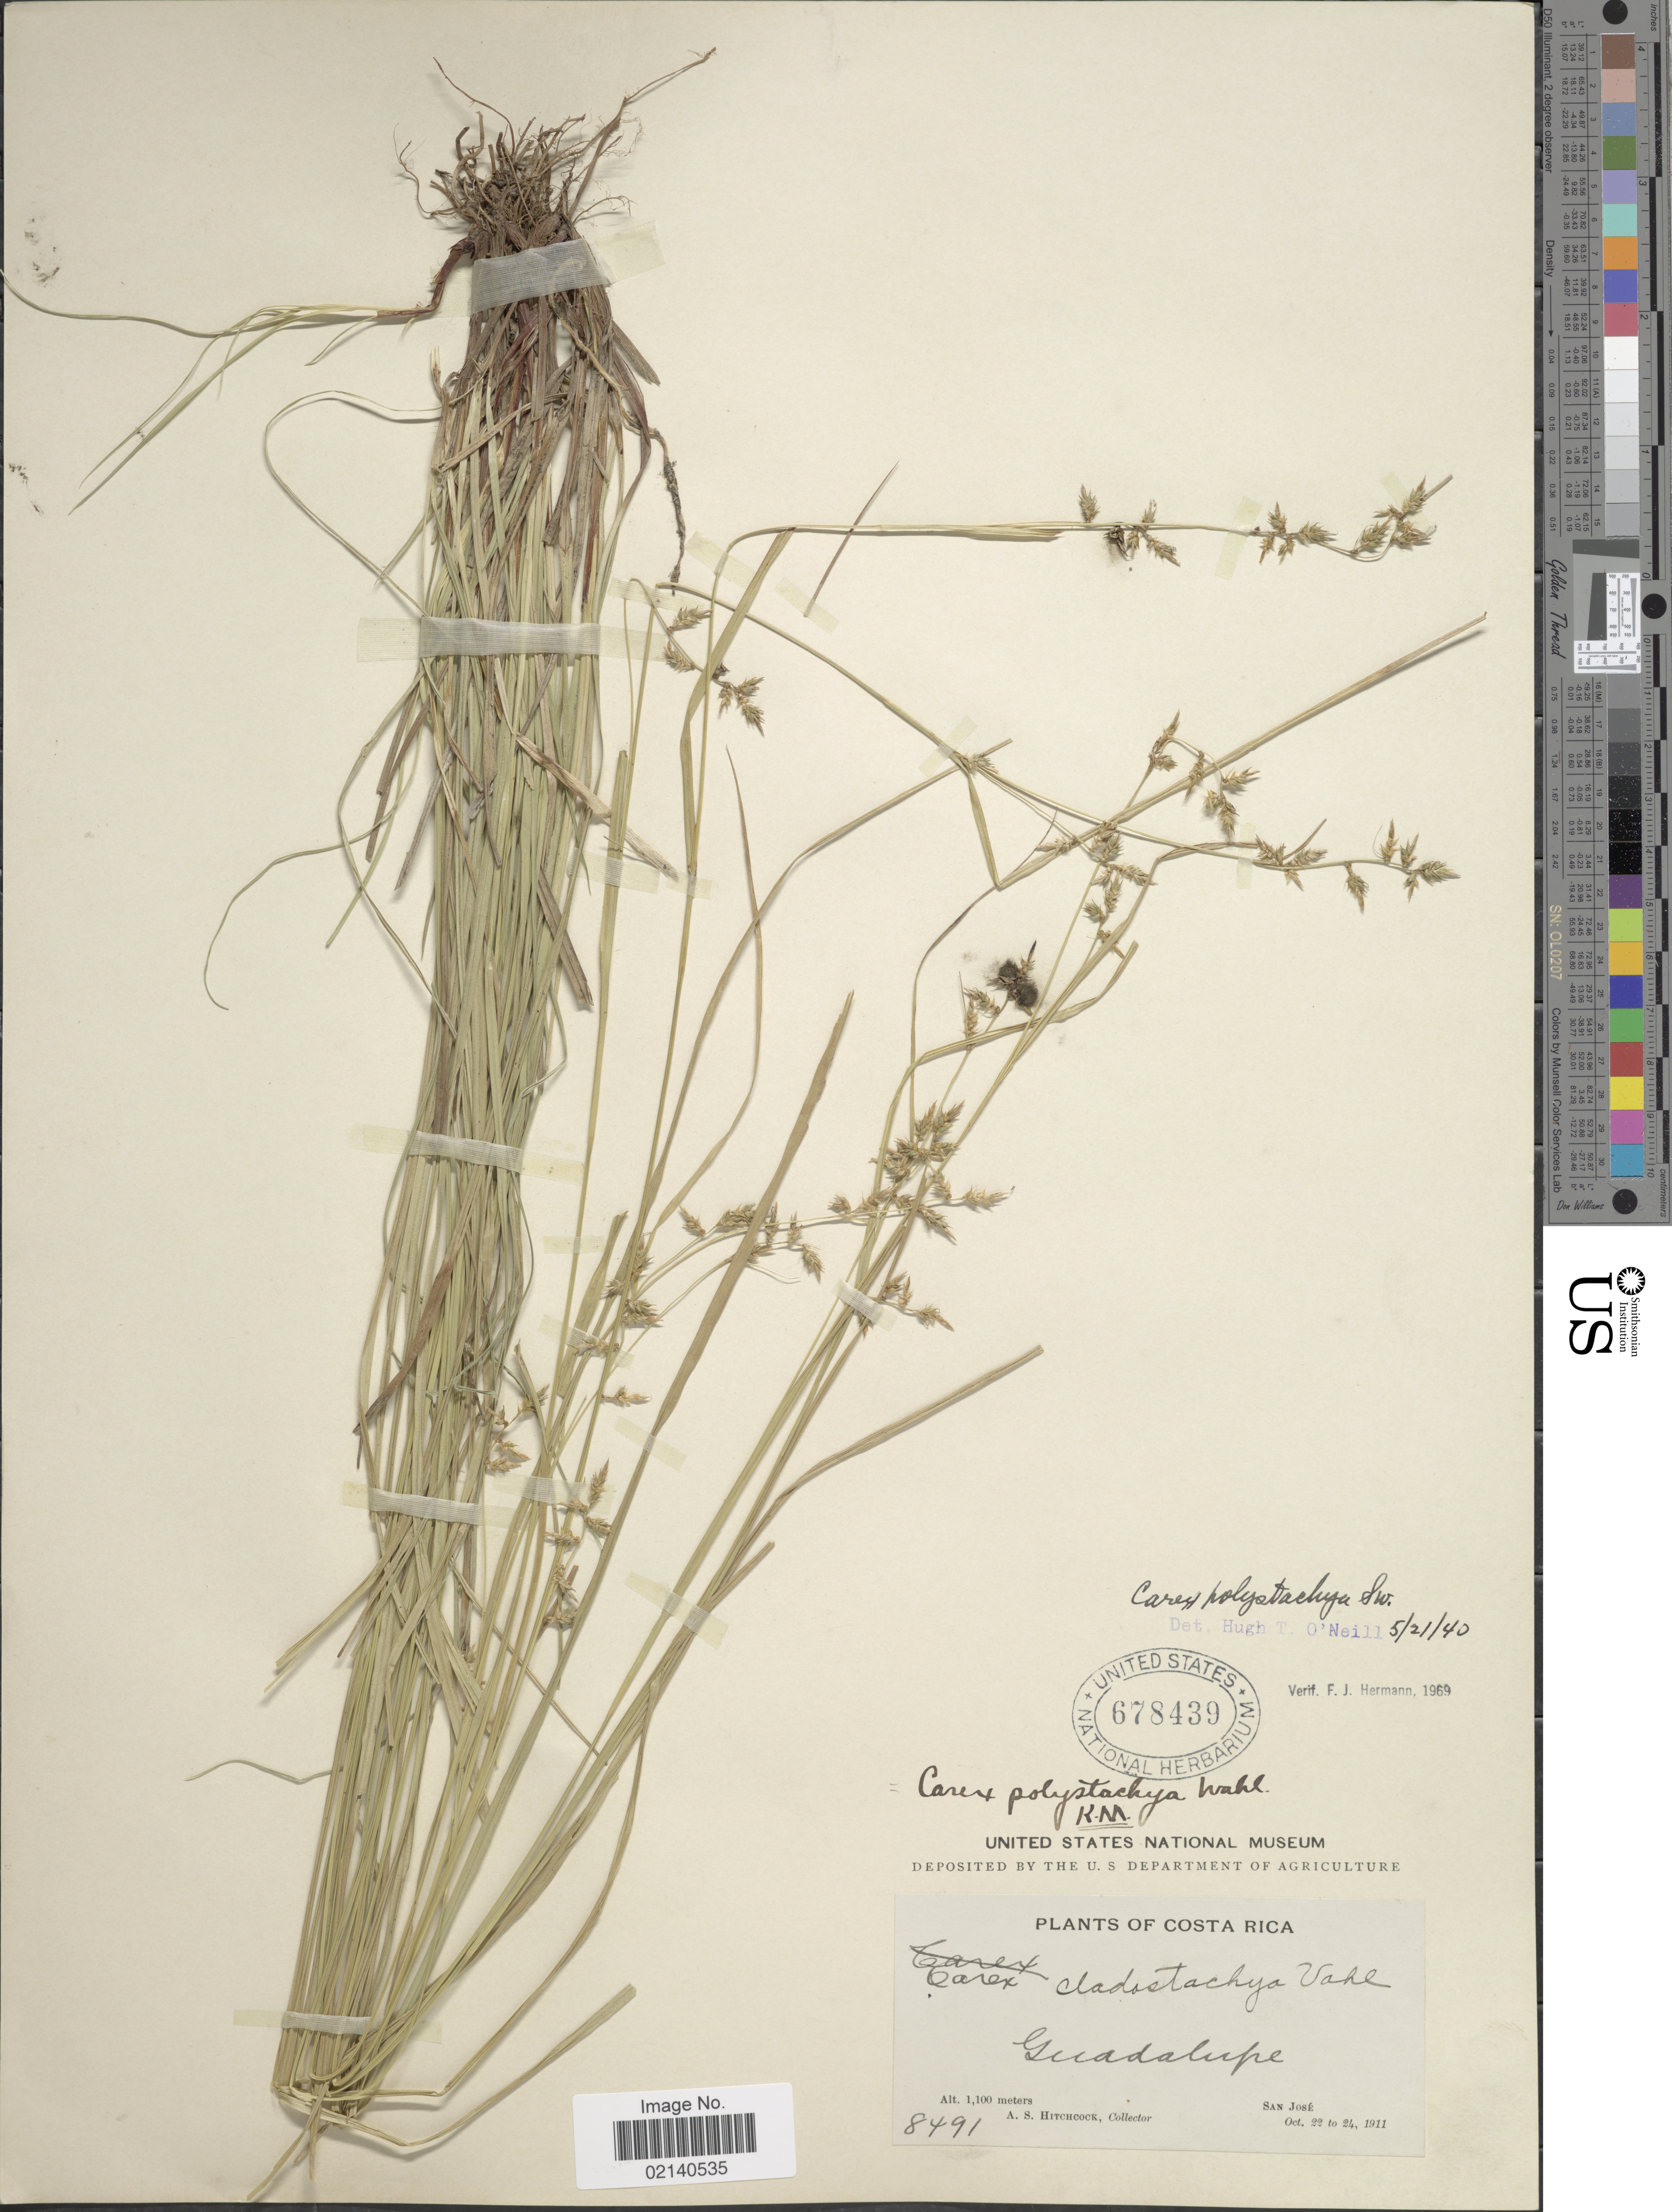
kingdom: Plantae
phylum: Tracheophyta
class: Liliopsida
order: Poales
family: Cyperaceae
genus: Carex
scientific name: Carex polystachya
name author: Sw. ex Wahlenb.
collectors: A. S. Hitchcock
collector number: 8491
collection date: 1911-10-22/1911-10-24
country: Costa Rica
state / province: San José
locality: Guadalupe.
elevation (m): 1100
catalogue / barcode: US 678439